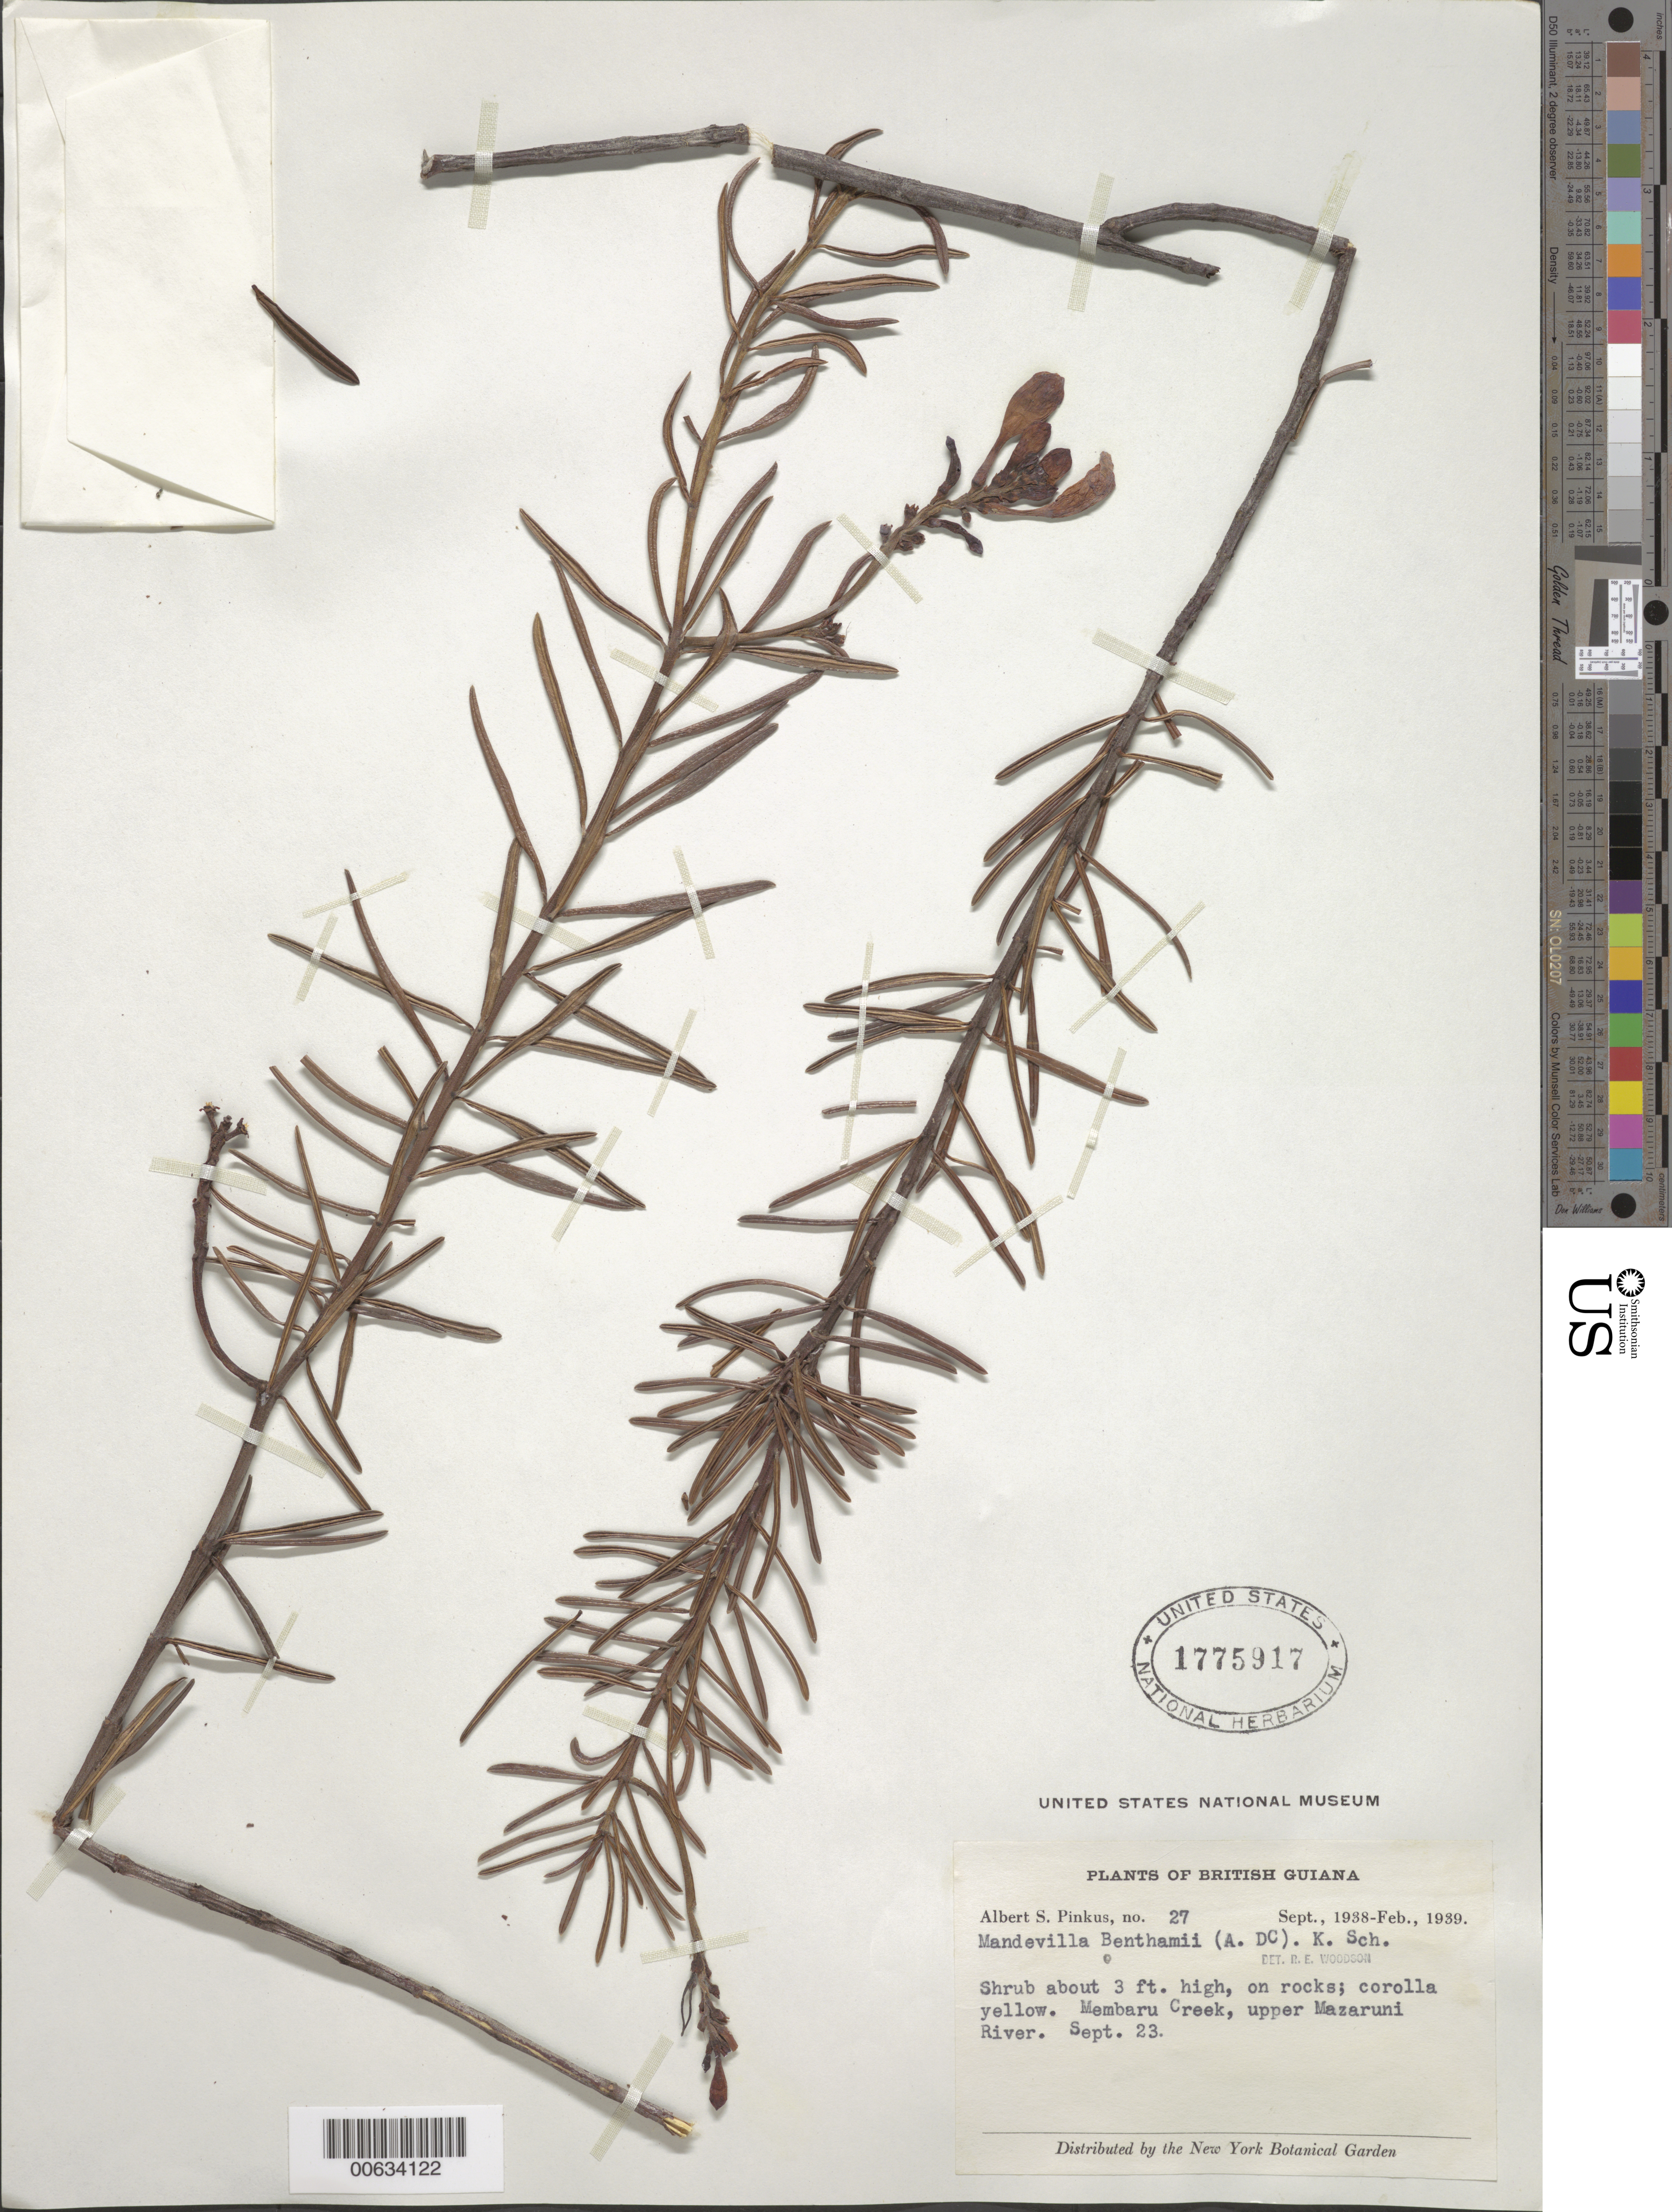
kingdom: Plantae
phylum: Tracheophyta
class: Magnoliopsida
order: Gentianales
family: Apocynaceae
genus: Mandevilla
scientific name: Mandevilla benthamii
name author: (A. DC.) K. Schum.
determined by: Woodson, R. E., Jr.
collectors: A. Pinkus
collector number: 27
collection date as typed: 23-Sep-38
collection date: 1938-09-23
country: Guyana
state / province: Cuyuni-Mazaruni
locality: Membaru Creek, upper Mazaruni R.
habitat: On rocks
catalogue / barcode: US 1775917